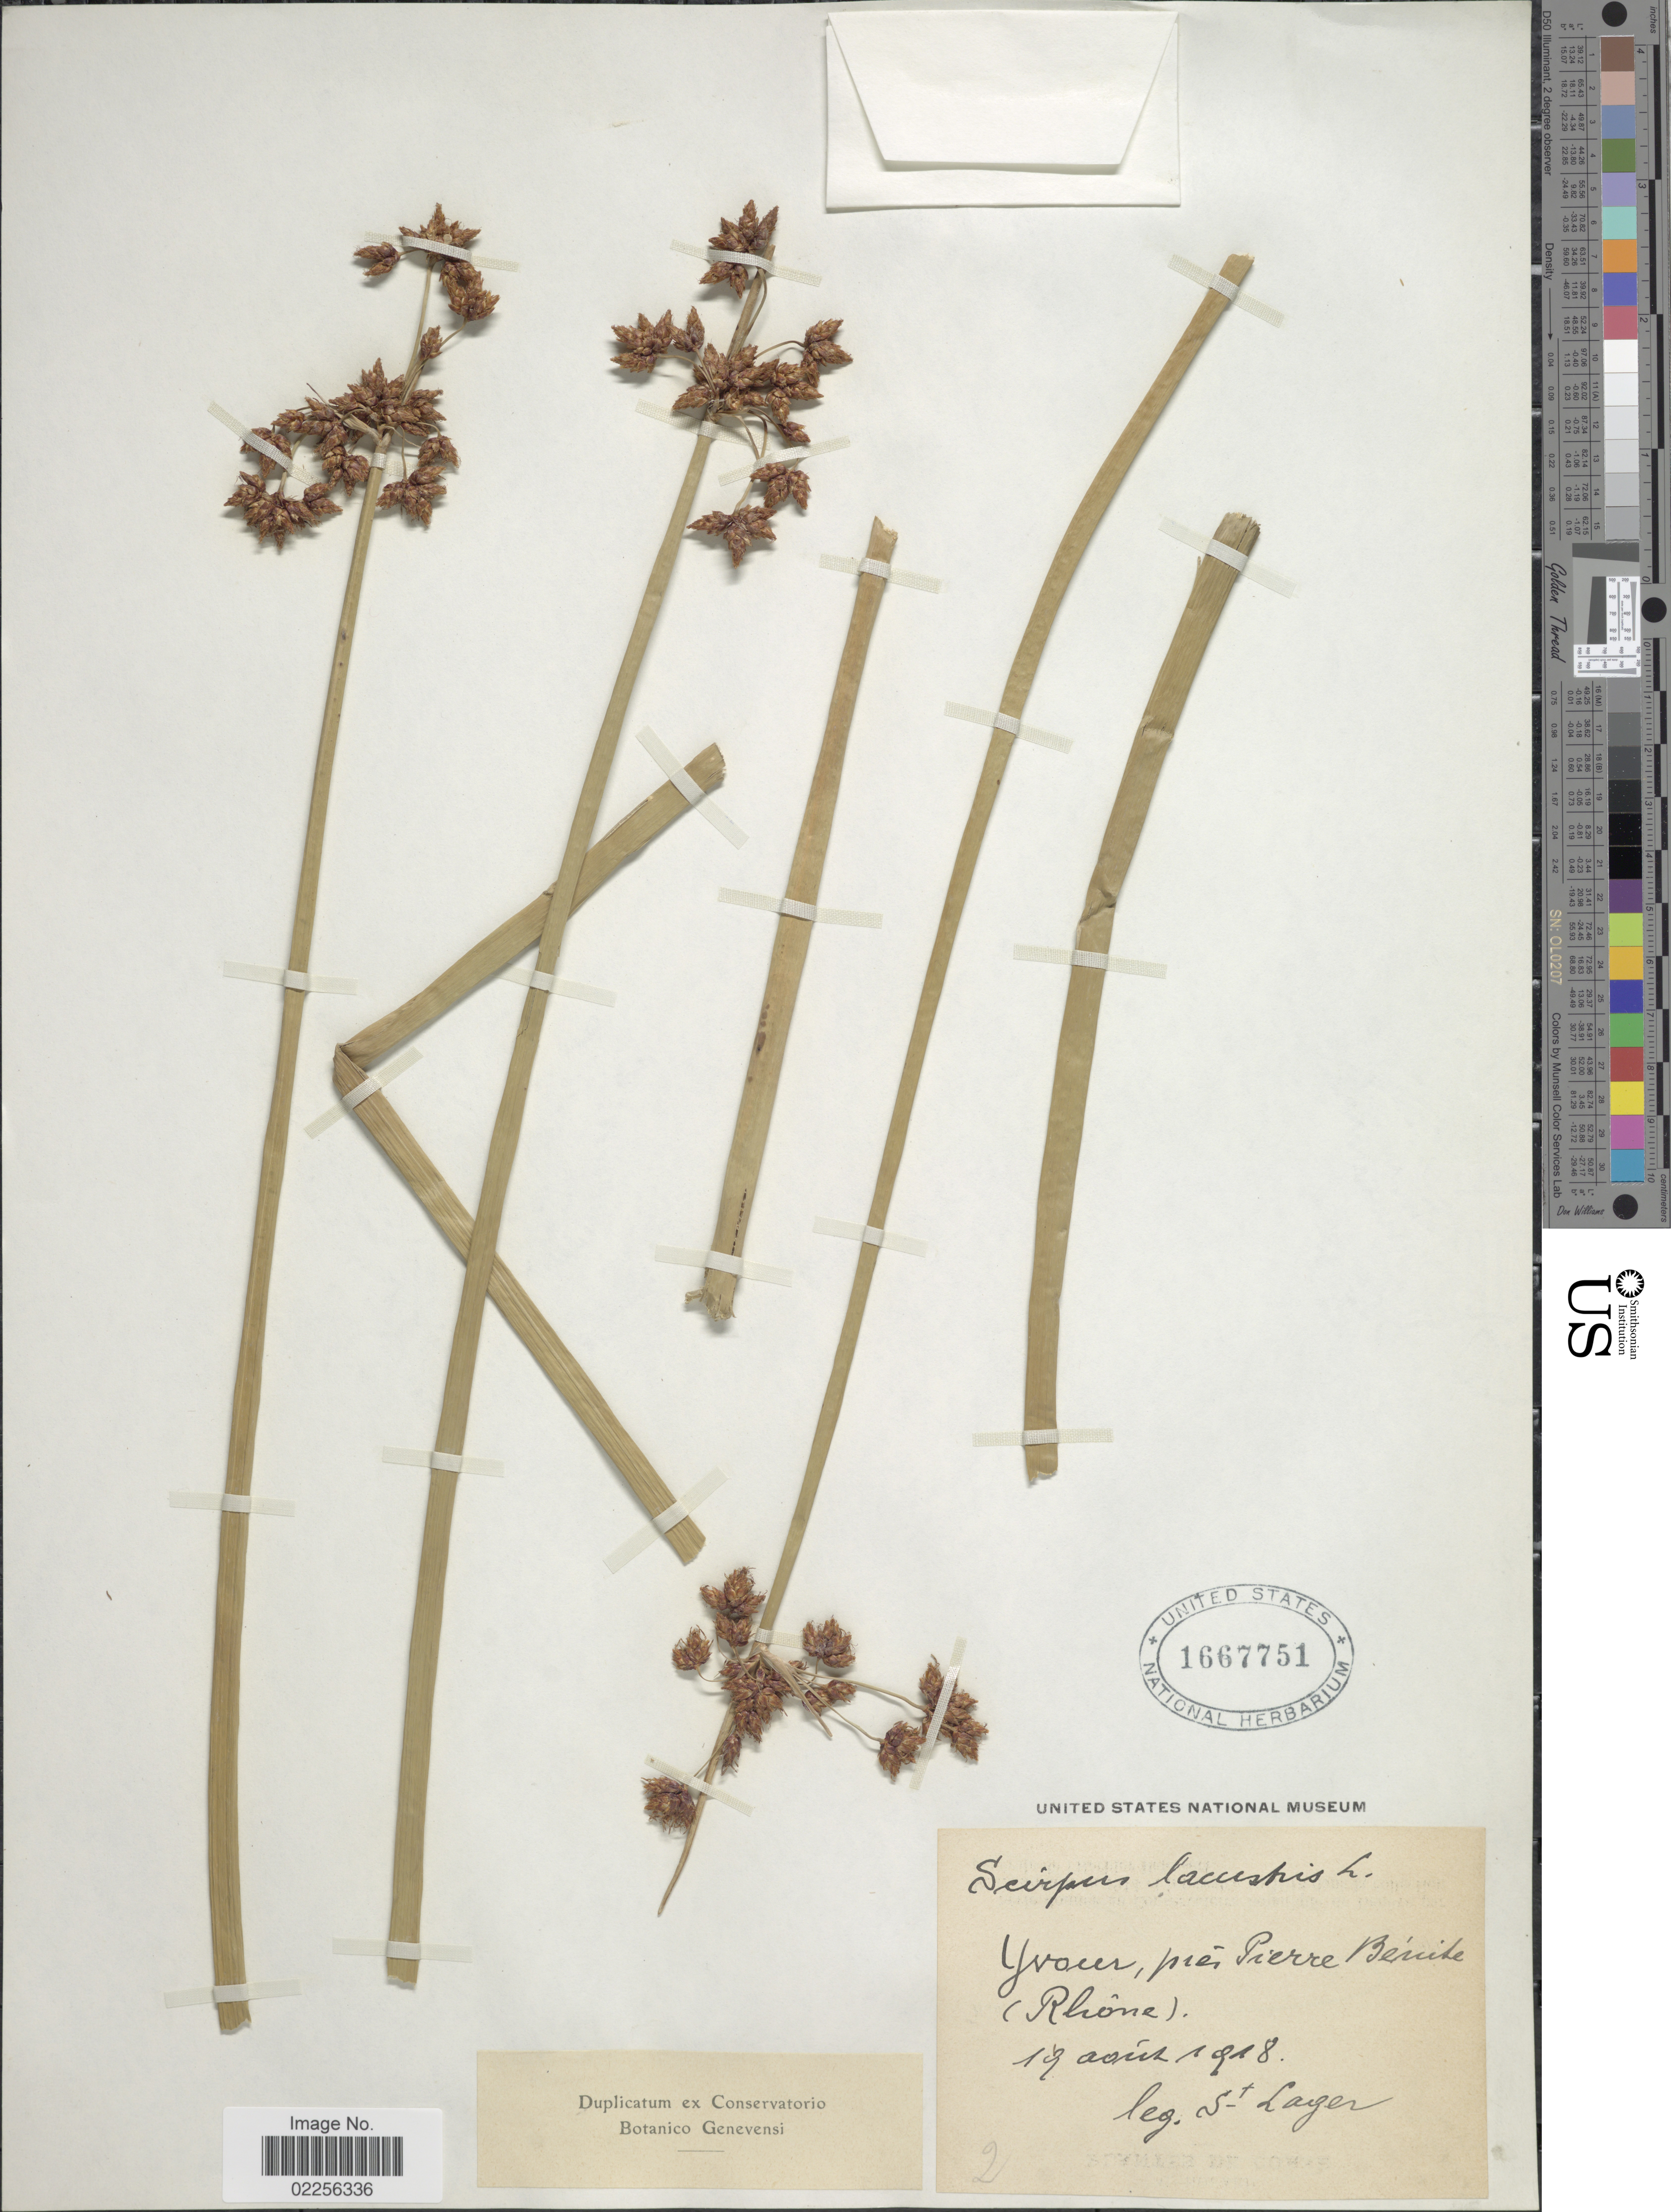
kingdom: Plantae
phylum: Tracheophyta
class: Liliopsida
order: Poales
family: Cyperaceae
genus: Schoenoplectus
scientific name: Schoenoplectus lacustris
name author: (L.) Palla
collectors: -. St. Lager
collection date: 1918-08-19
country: France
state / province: Auvergne-Rhône-Alpes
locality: Yvoire, prés Pierre Bénite (Rhône)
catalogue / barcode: US 1667751